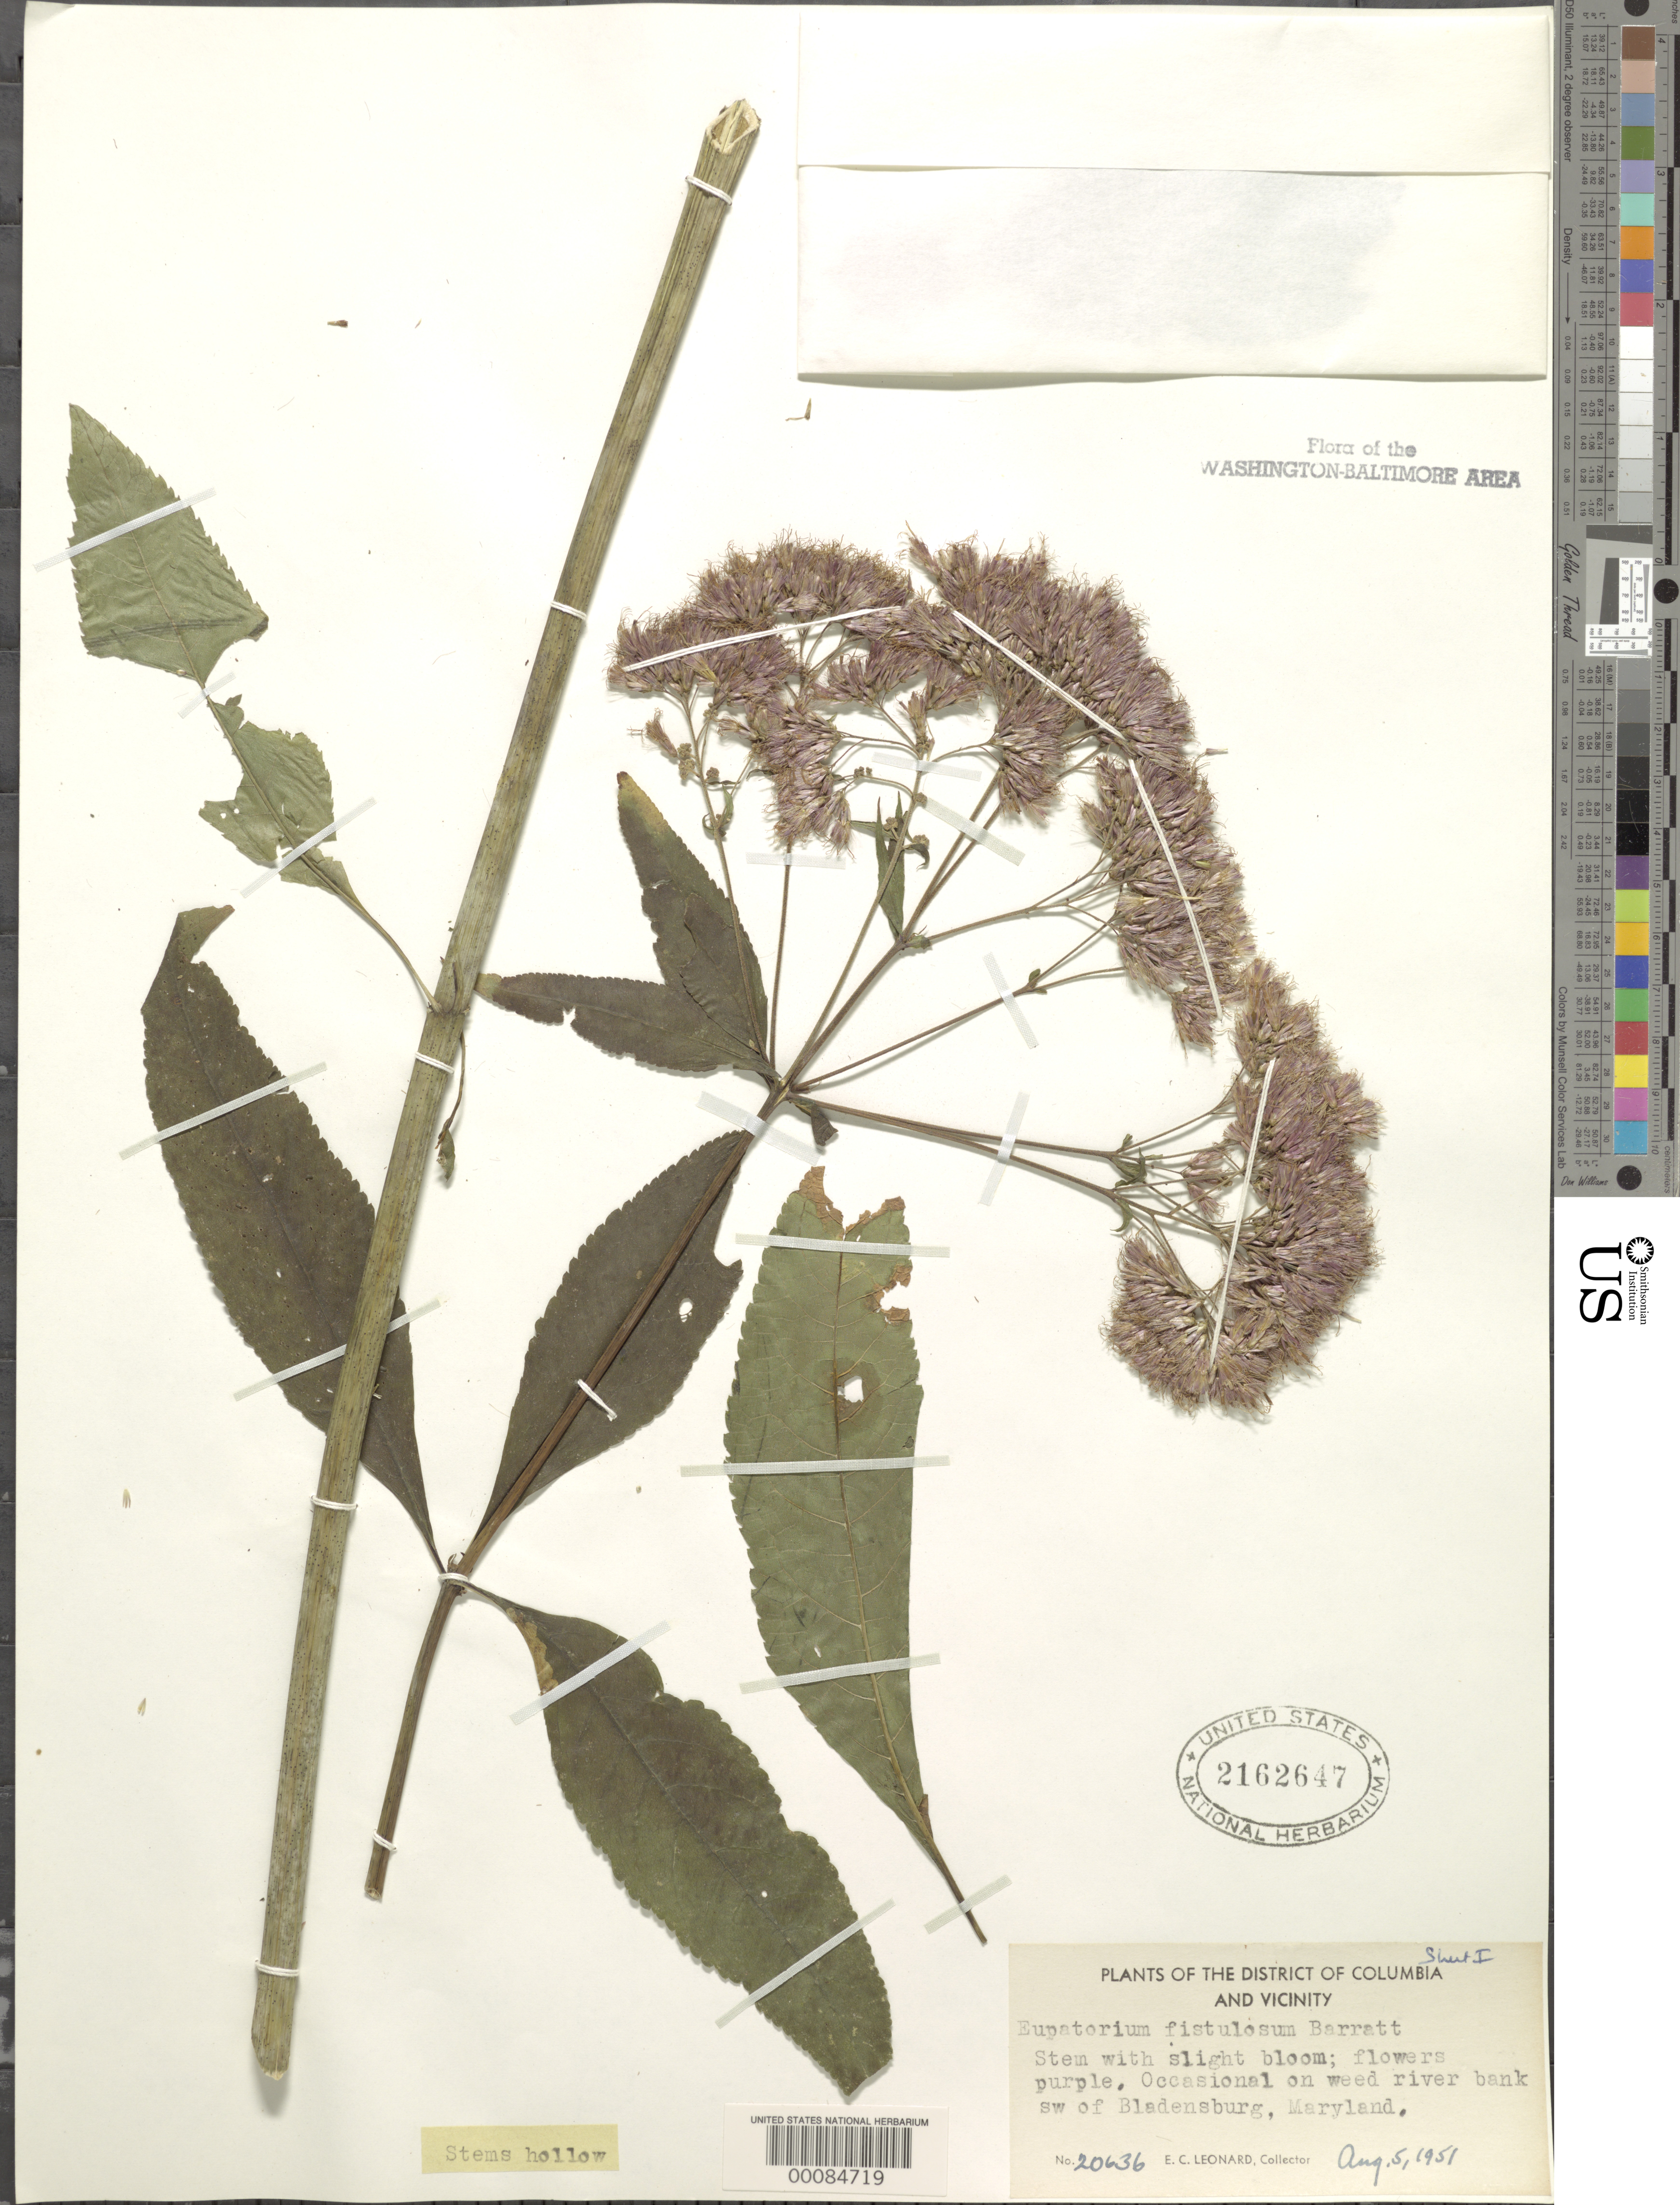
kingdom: Plantae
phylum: Tracheophyta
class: Magnoliopsida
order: Asterales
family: Asteraceae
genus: Eupatorium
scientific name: Eupatorium fistulosum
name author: Barratt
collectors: E. C. Leonard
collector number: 20636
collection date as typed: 05 Aug 1951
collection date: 1951-08-05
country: United States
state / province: Maryland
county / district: Prince George's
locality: SW of Bladensburg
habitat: Weedy river bank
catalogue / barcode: US 2162647